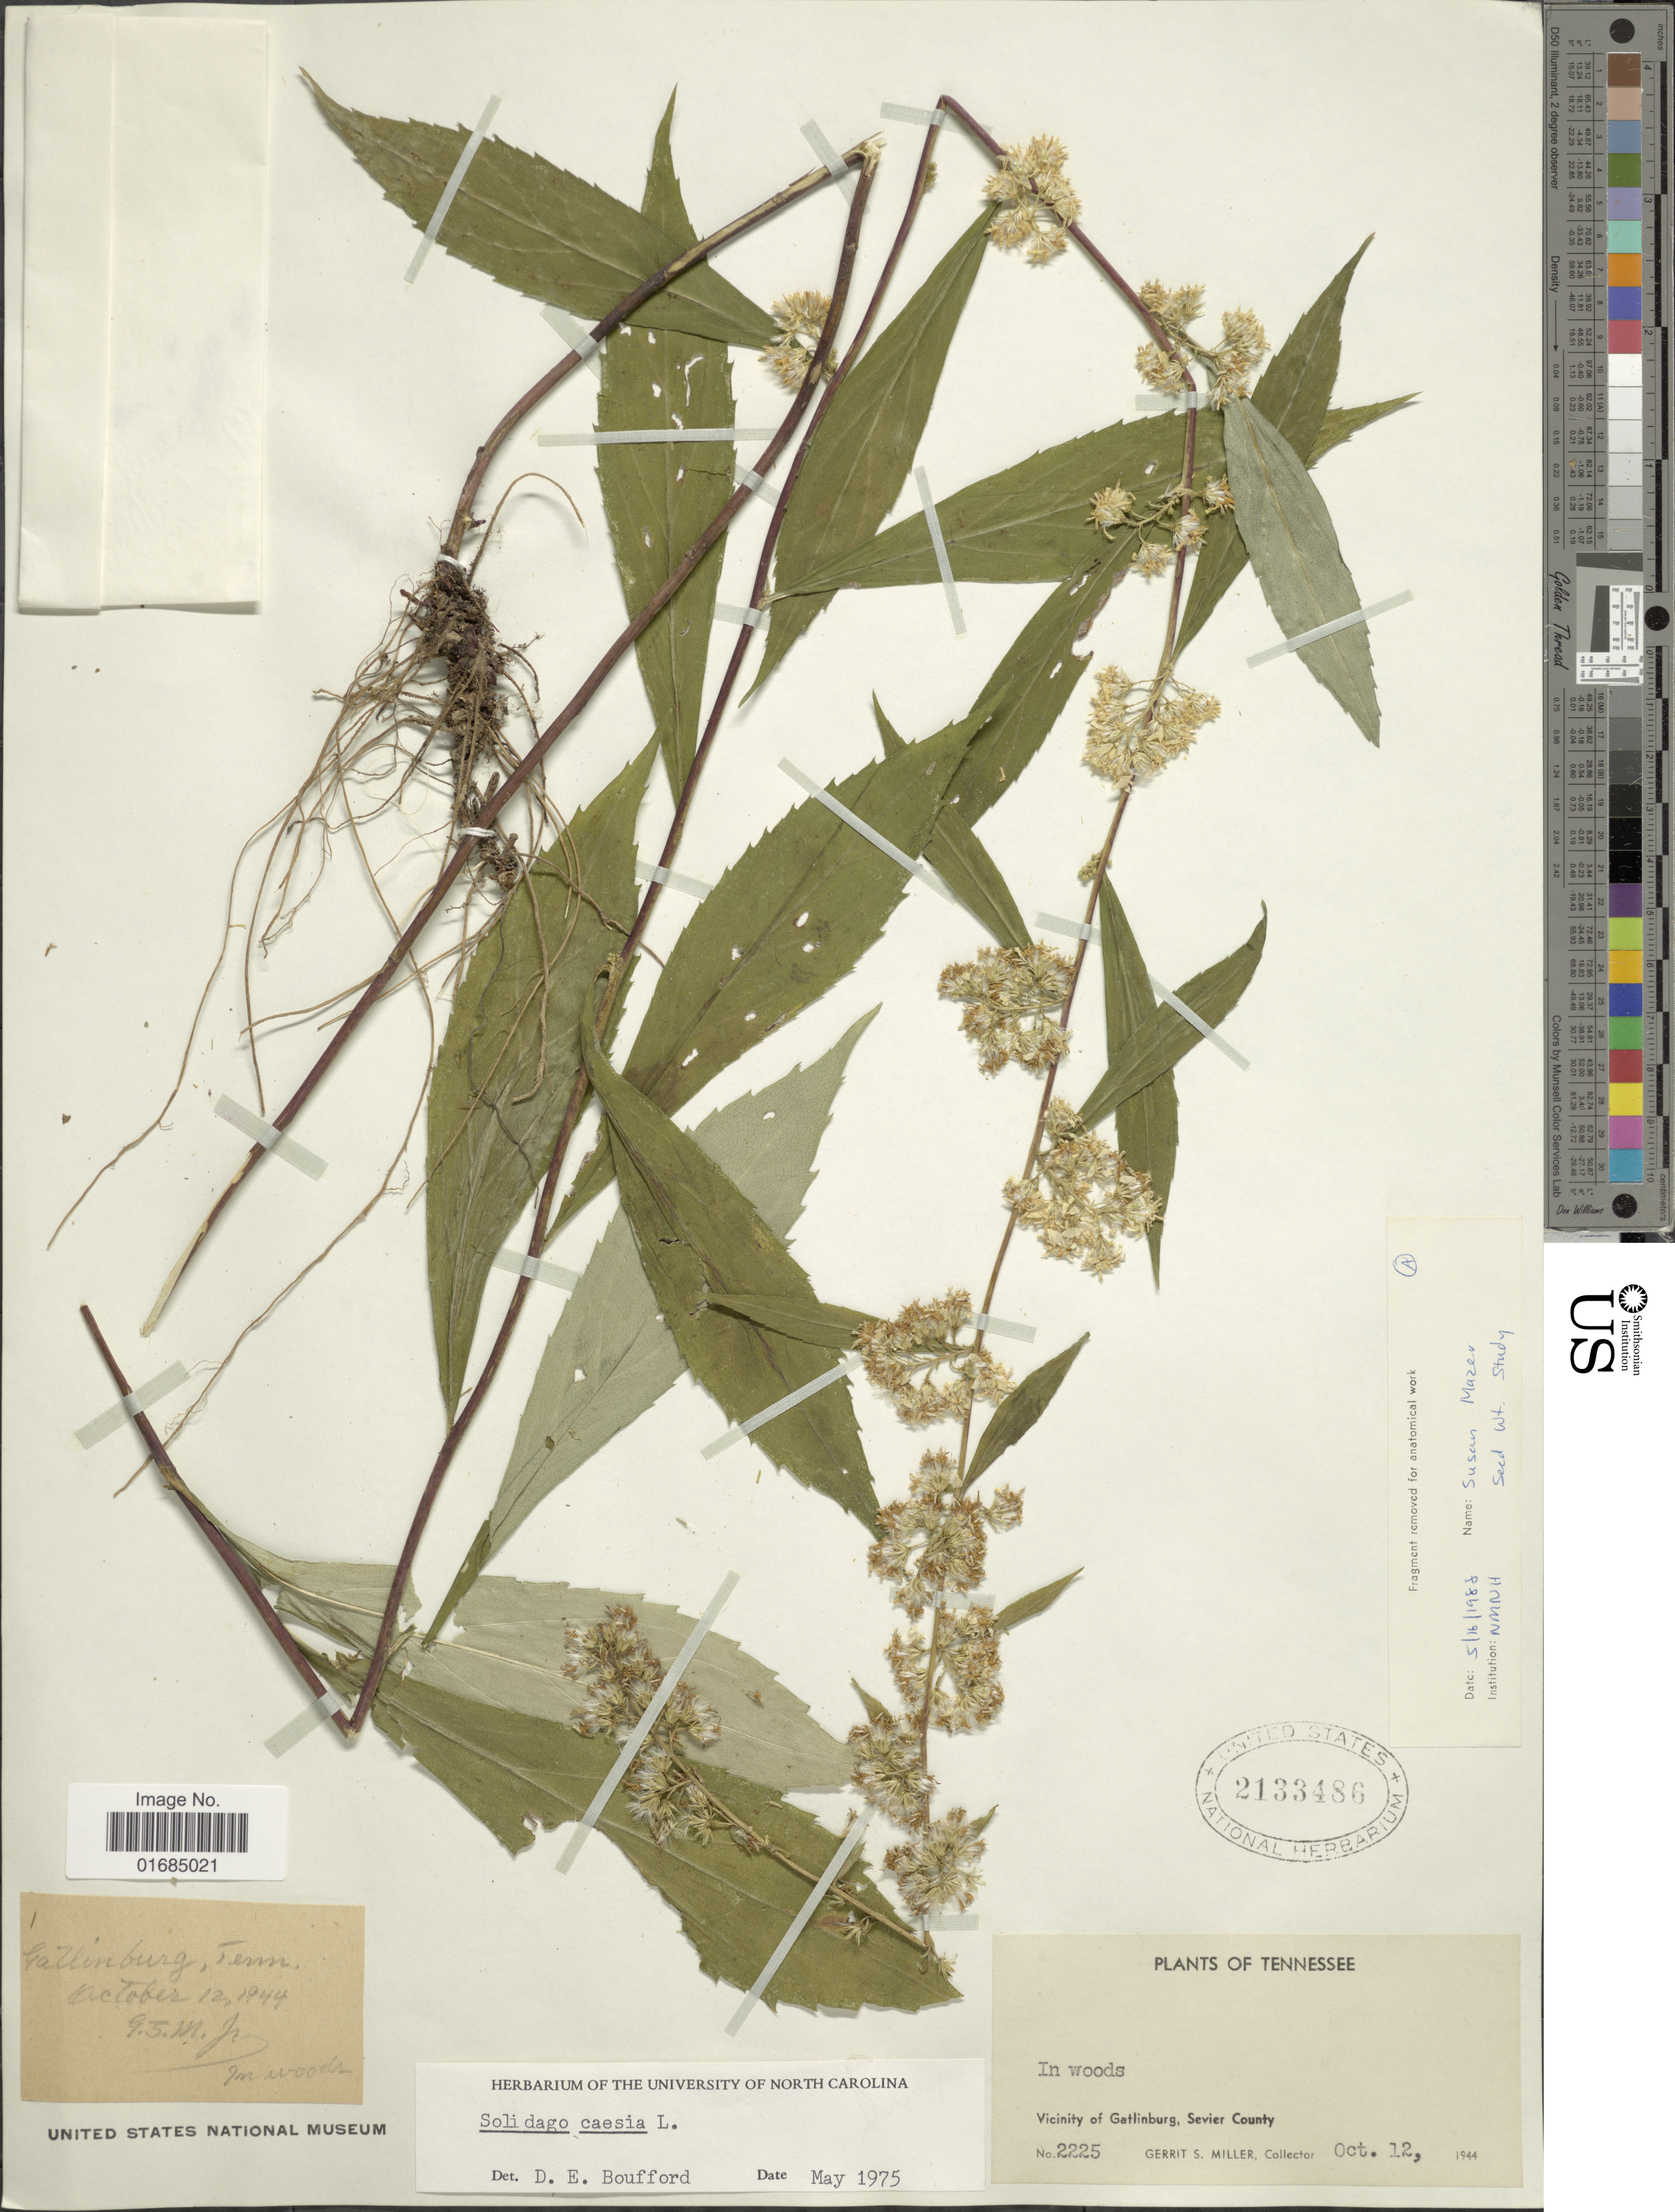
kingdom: Plantae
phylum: Tracheophyta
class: Magnoliopsida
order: Asterales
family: Asteraceae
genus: Solidago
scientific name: Solidago caesia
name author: L.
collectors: G. S. Miller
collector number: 2225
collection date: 1944-10-12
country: United States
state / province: Tennessee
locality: In woods, Vicinity of Gatlingburg ,Servier County.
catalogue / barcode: US 2133486